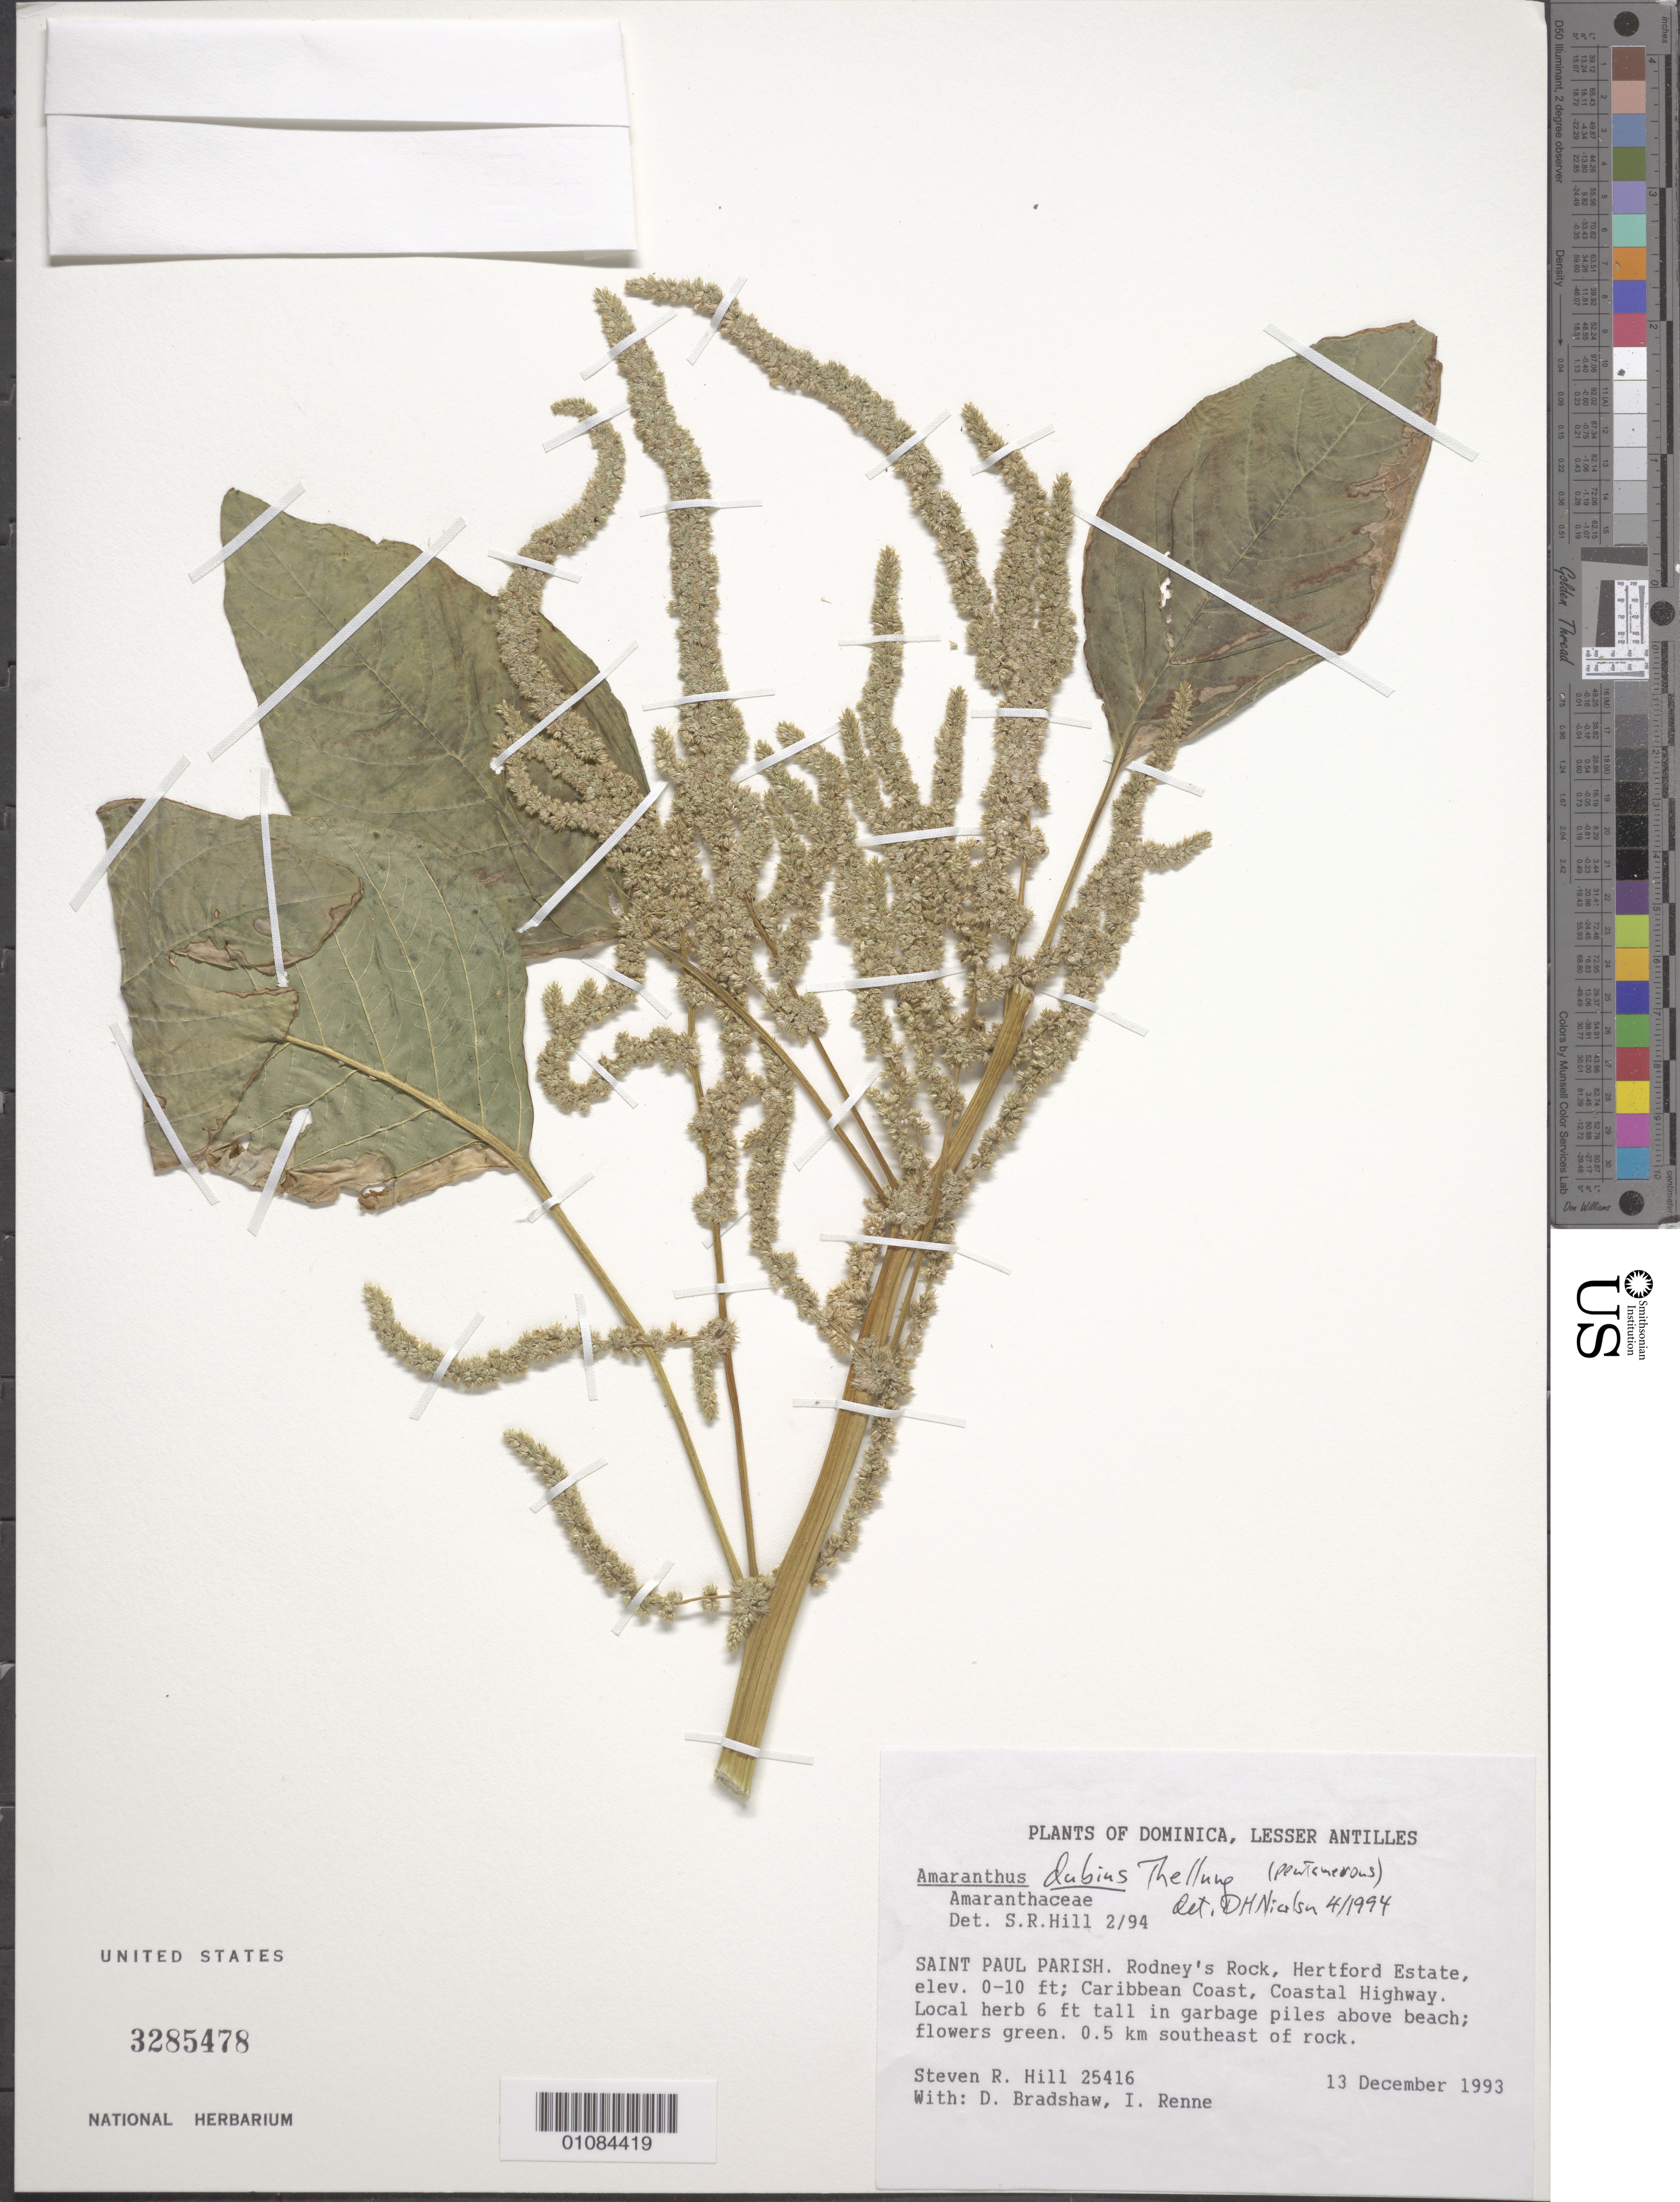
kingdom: Plantae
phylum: Tracheophyta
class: Magnoliopsida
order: Caryophyllales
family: Amaranthaceae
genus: Amaranthus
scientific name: Amaranthus dubius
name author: Mart. ex Thell.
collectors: D. Bradshaw & I. Renne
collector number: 25416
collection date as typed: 13 Dec 1993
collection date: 1993-12-13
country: Dominica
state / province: St. Paul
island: Dominica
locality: Rodney's Rock, Hertford Estate. Caribbean Coast, Coastal Highway. 0.5 km SE of rock.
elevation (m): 0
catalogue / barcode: US 3285478